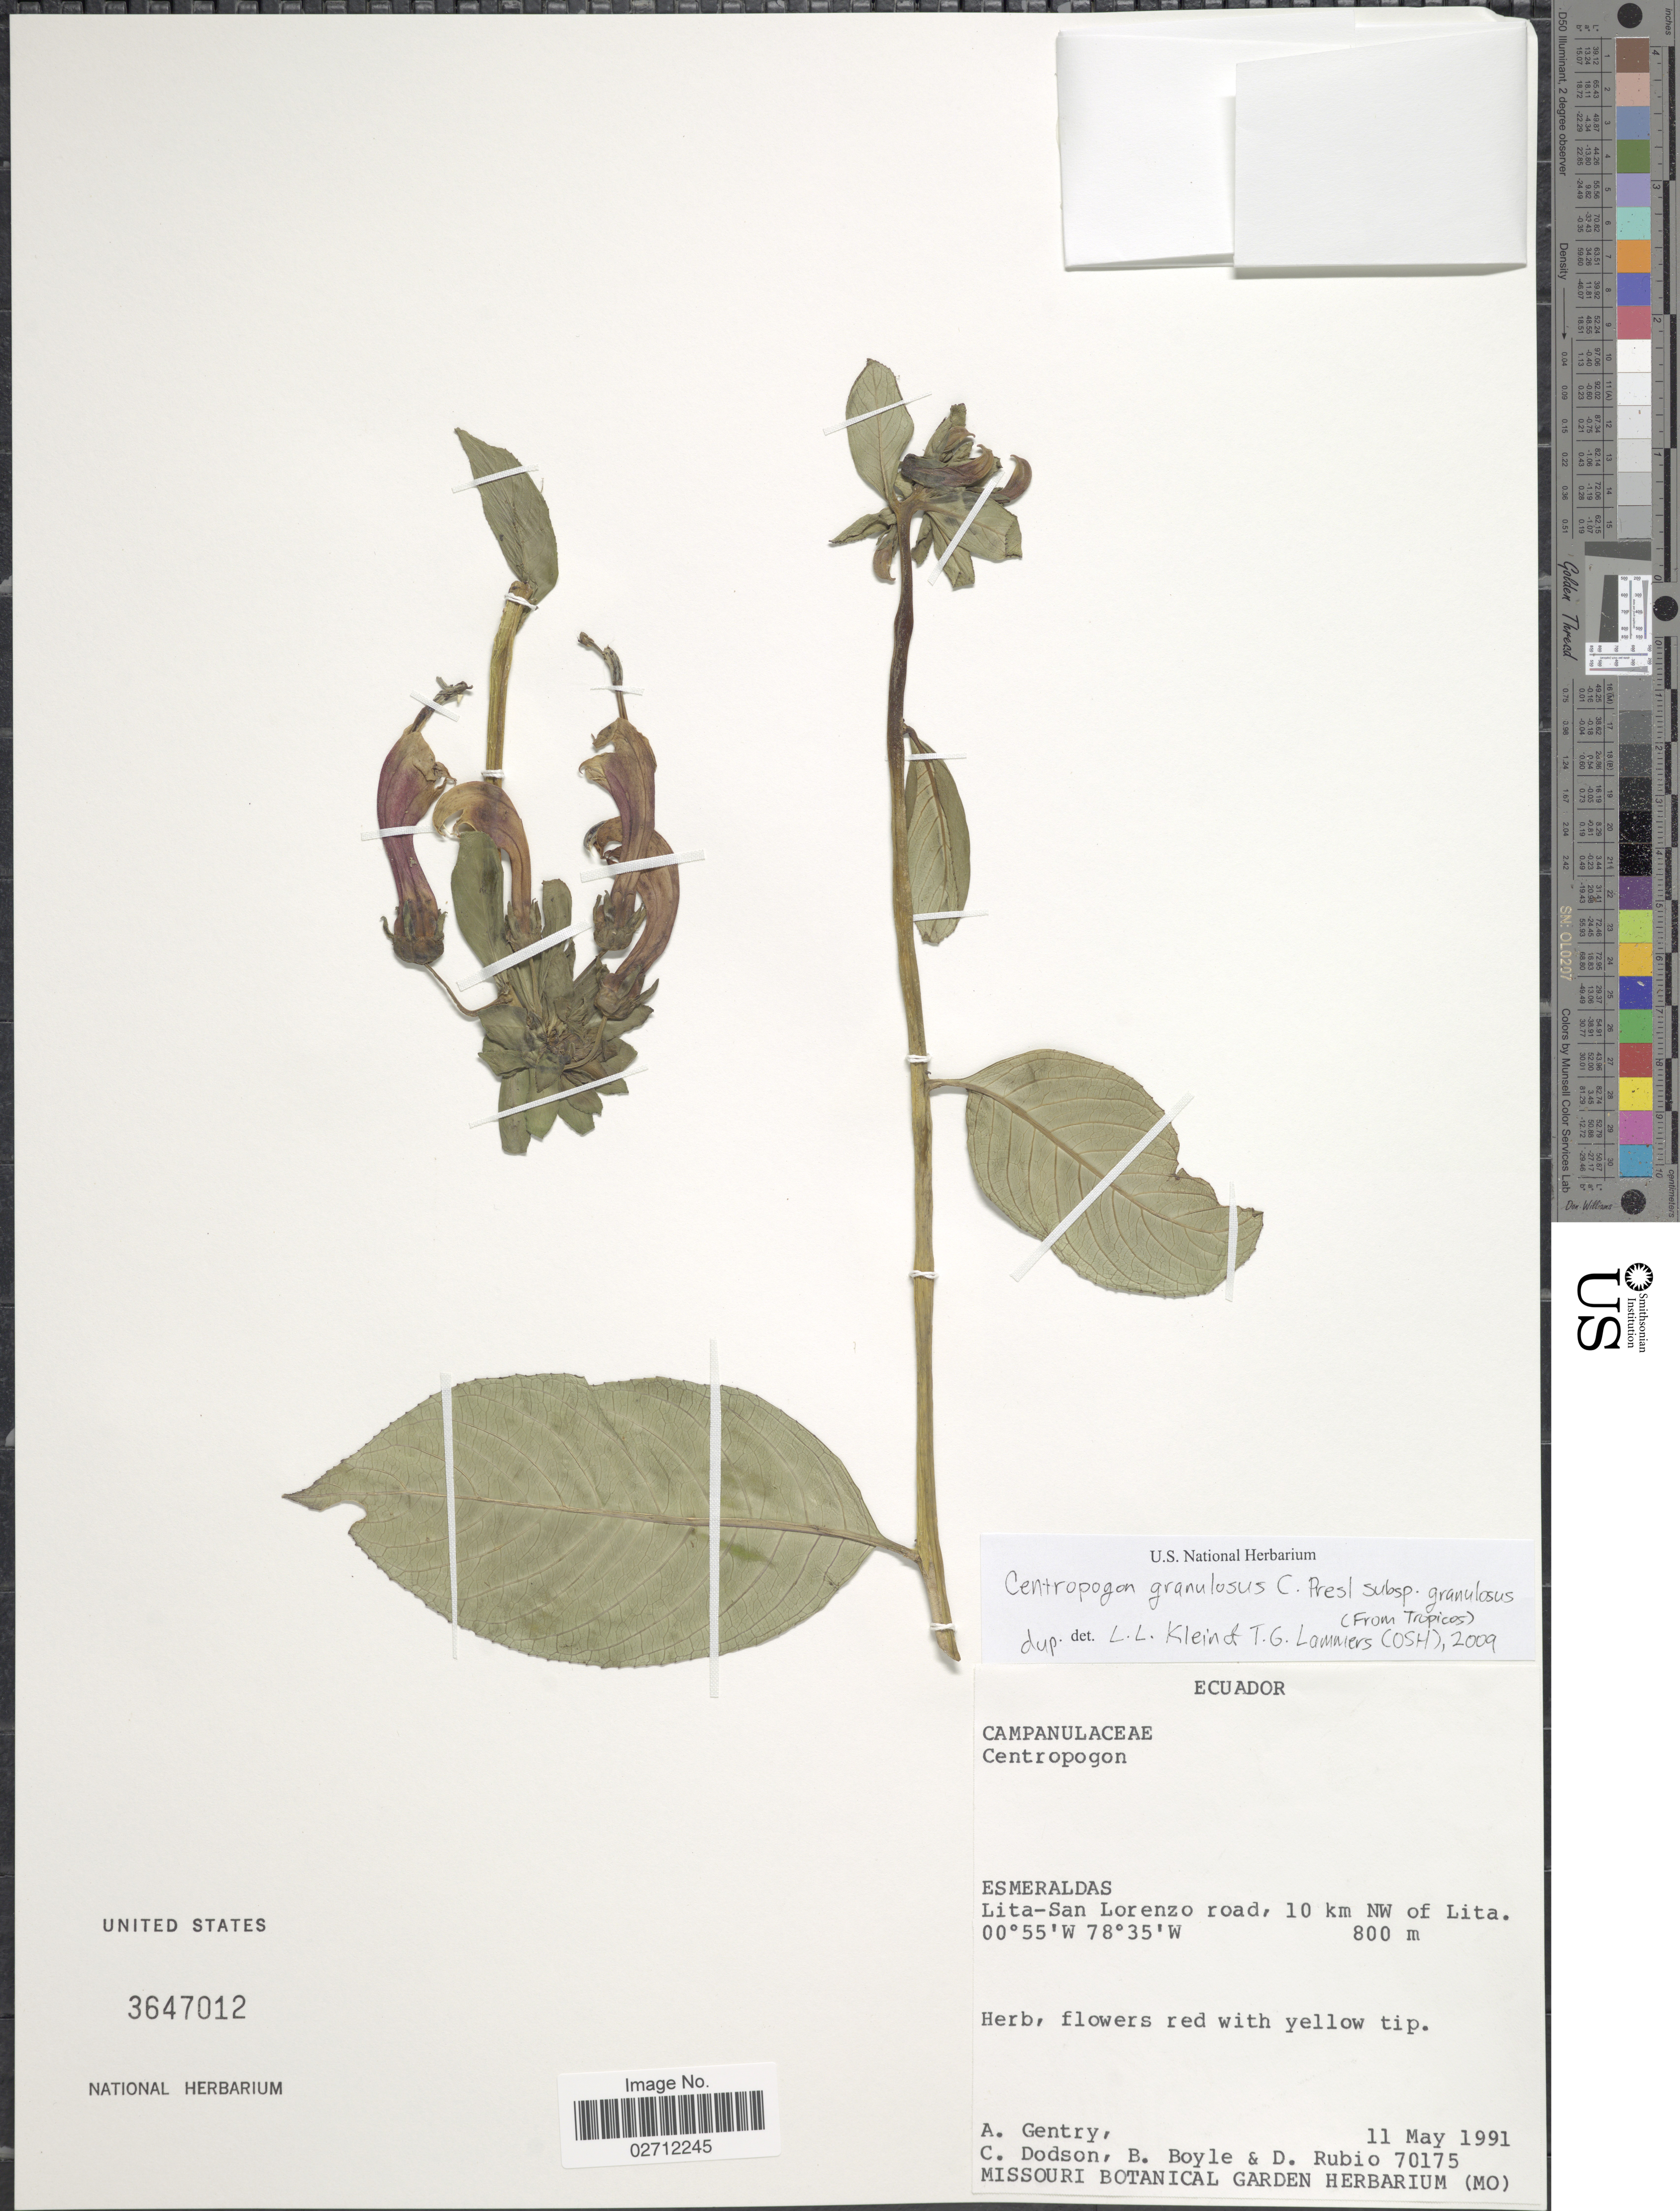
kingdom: Plantae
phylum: Tracheophyta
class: Magnoliopsida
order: Asterales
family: Campanulaceae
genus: Centropogon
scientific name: Centropogon granulosus subsp. granulosus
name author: C. Presl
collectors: A. H. Gentry, C. Dodson, B. Boyle & D. Rubio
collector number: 70175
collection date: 1991-05-11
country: Ecuador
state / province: Esmeraldas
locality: Lita-San Lorenzo road, 10 km NW of Lita.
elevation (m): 800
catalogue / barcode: US 3647012